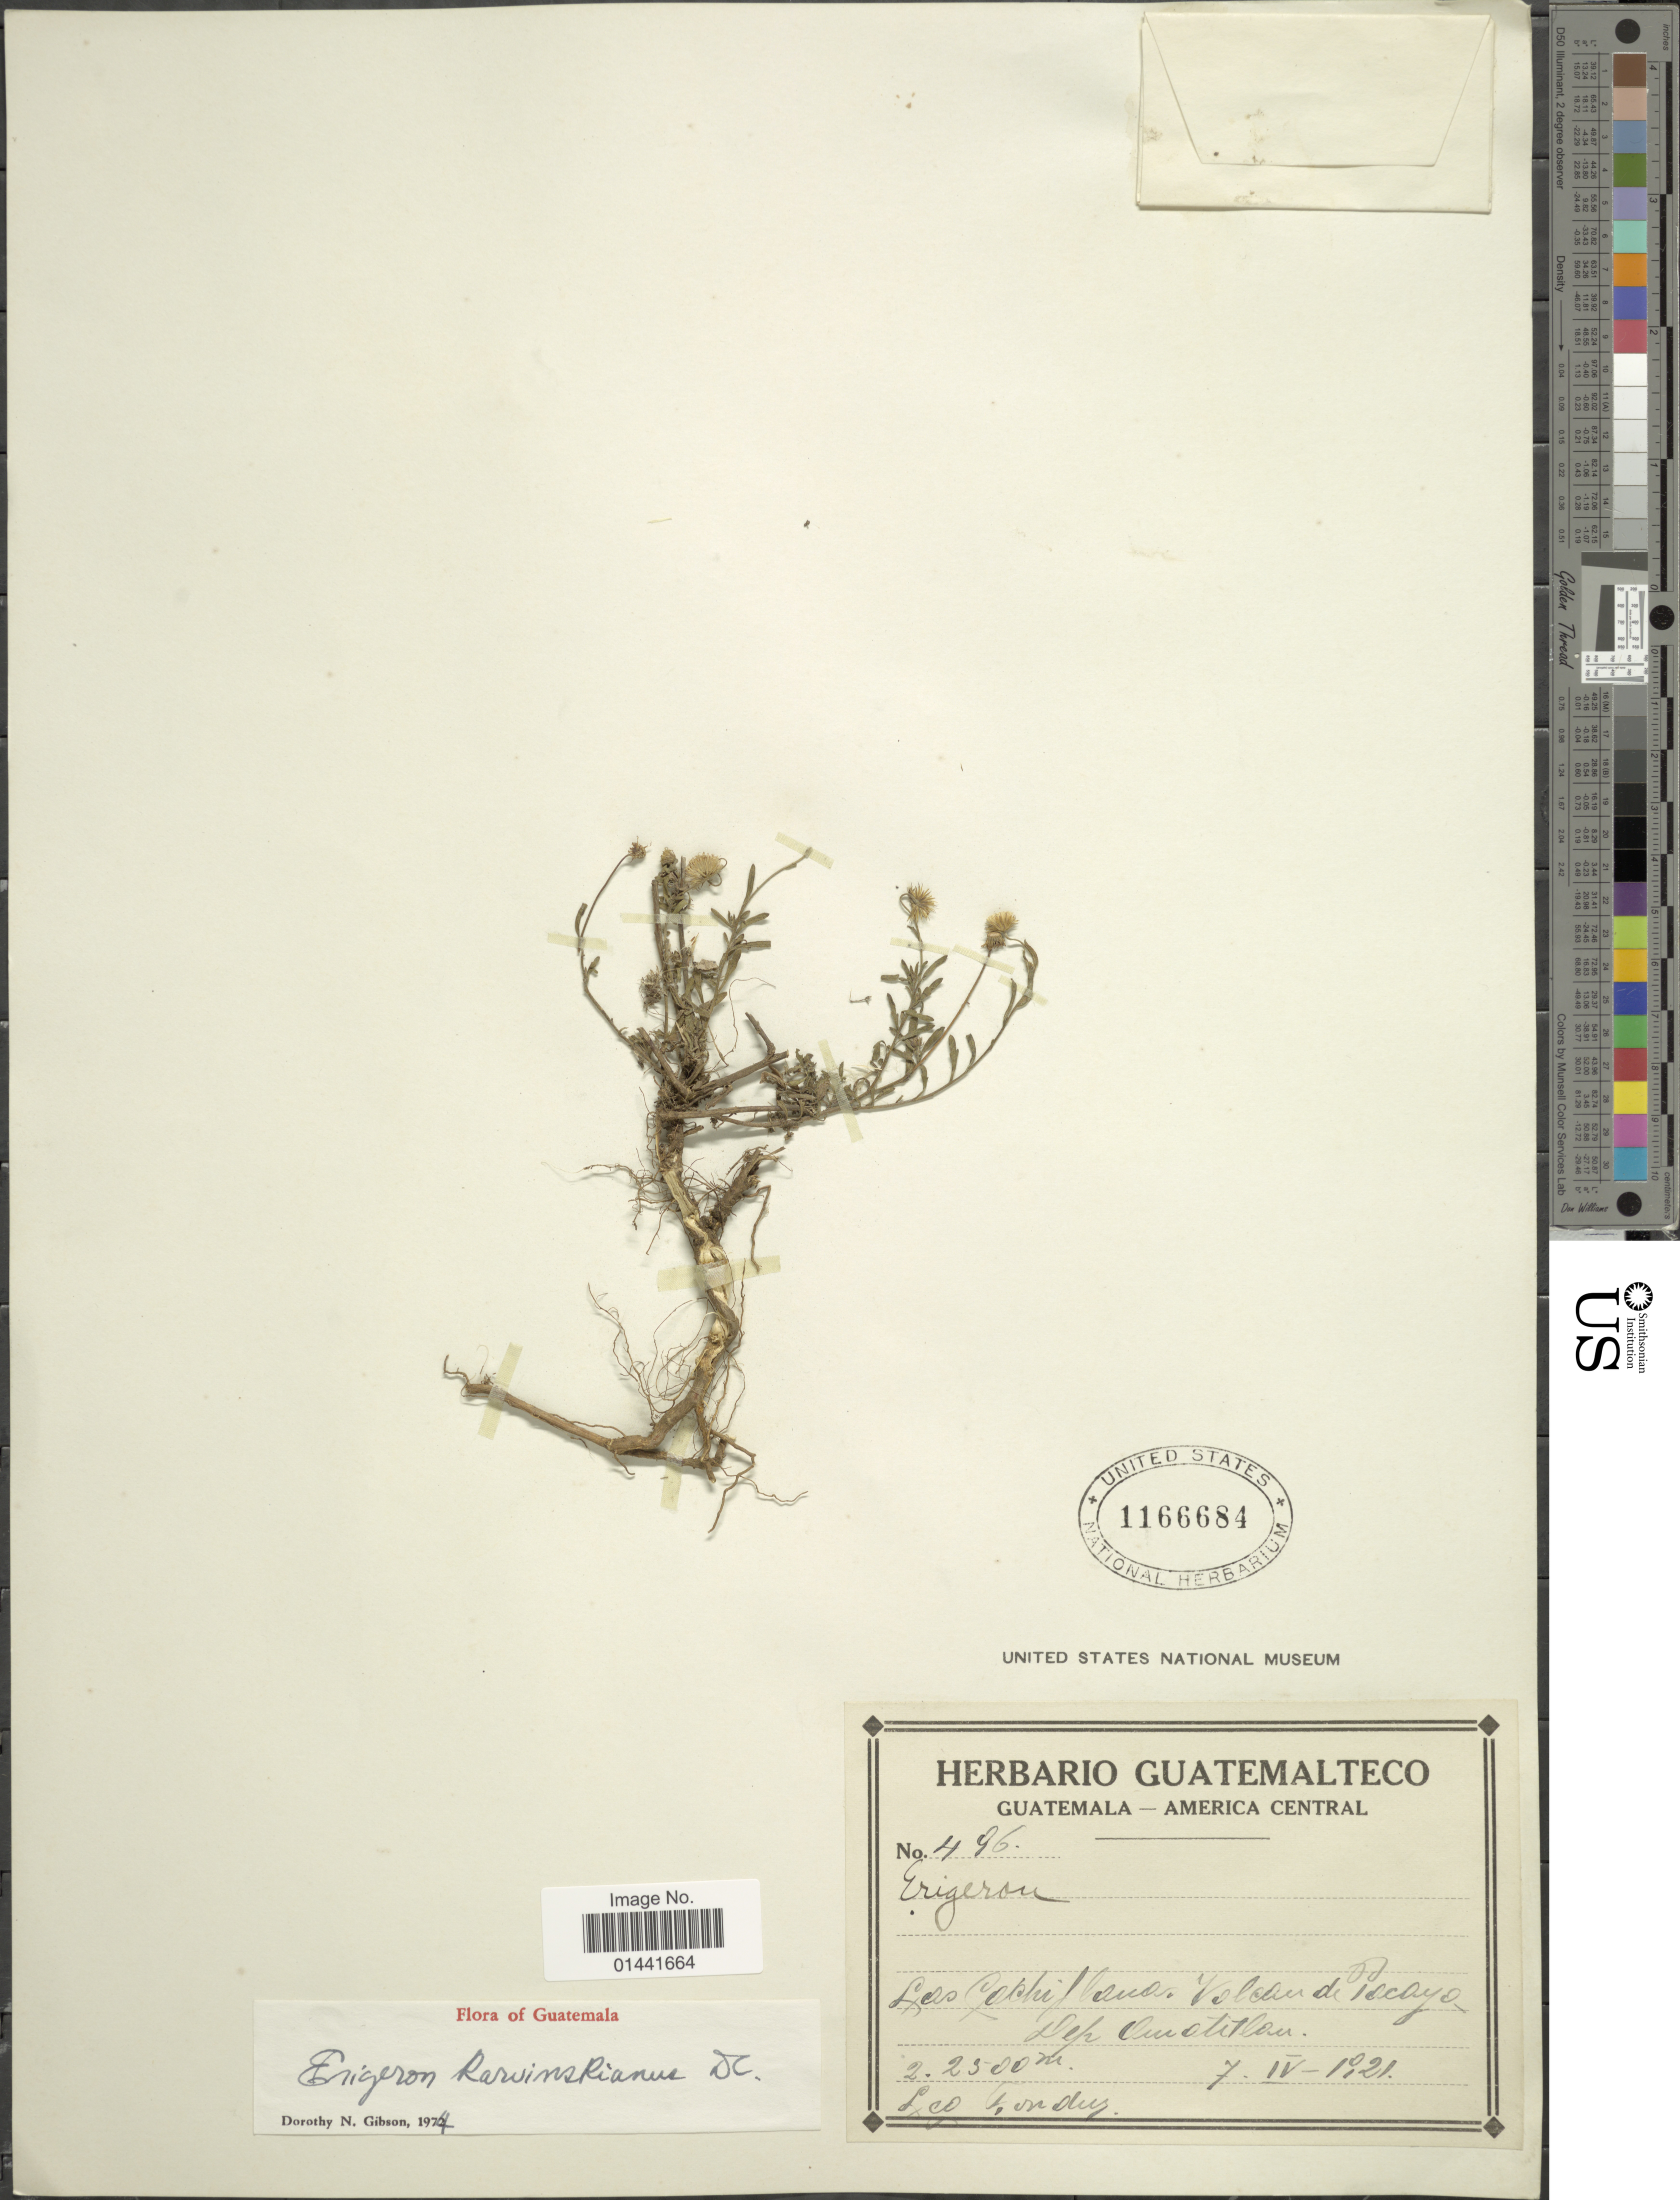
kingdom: Plantae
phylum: Tracheophyta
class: Magnoliopsida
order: Asterales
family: Asteraceae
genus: Erigeron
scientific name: Erigeron karvinskianus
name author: DC.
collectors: A. Tonduz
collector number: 496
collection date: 1921-04-07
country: Guatemala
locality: Los Coachil lauo Volcan de Pecayo dep. Quichitlan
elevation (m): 2000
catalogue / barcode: US 1166684